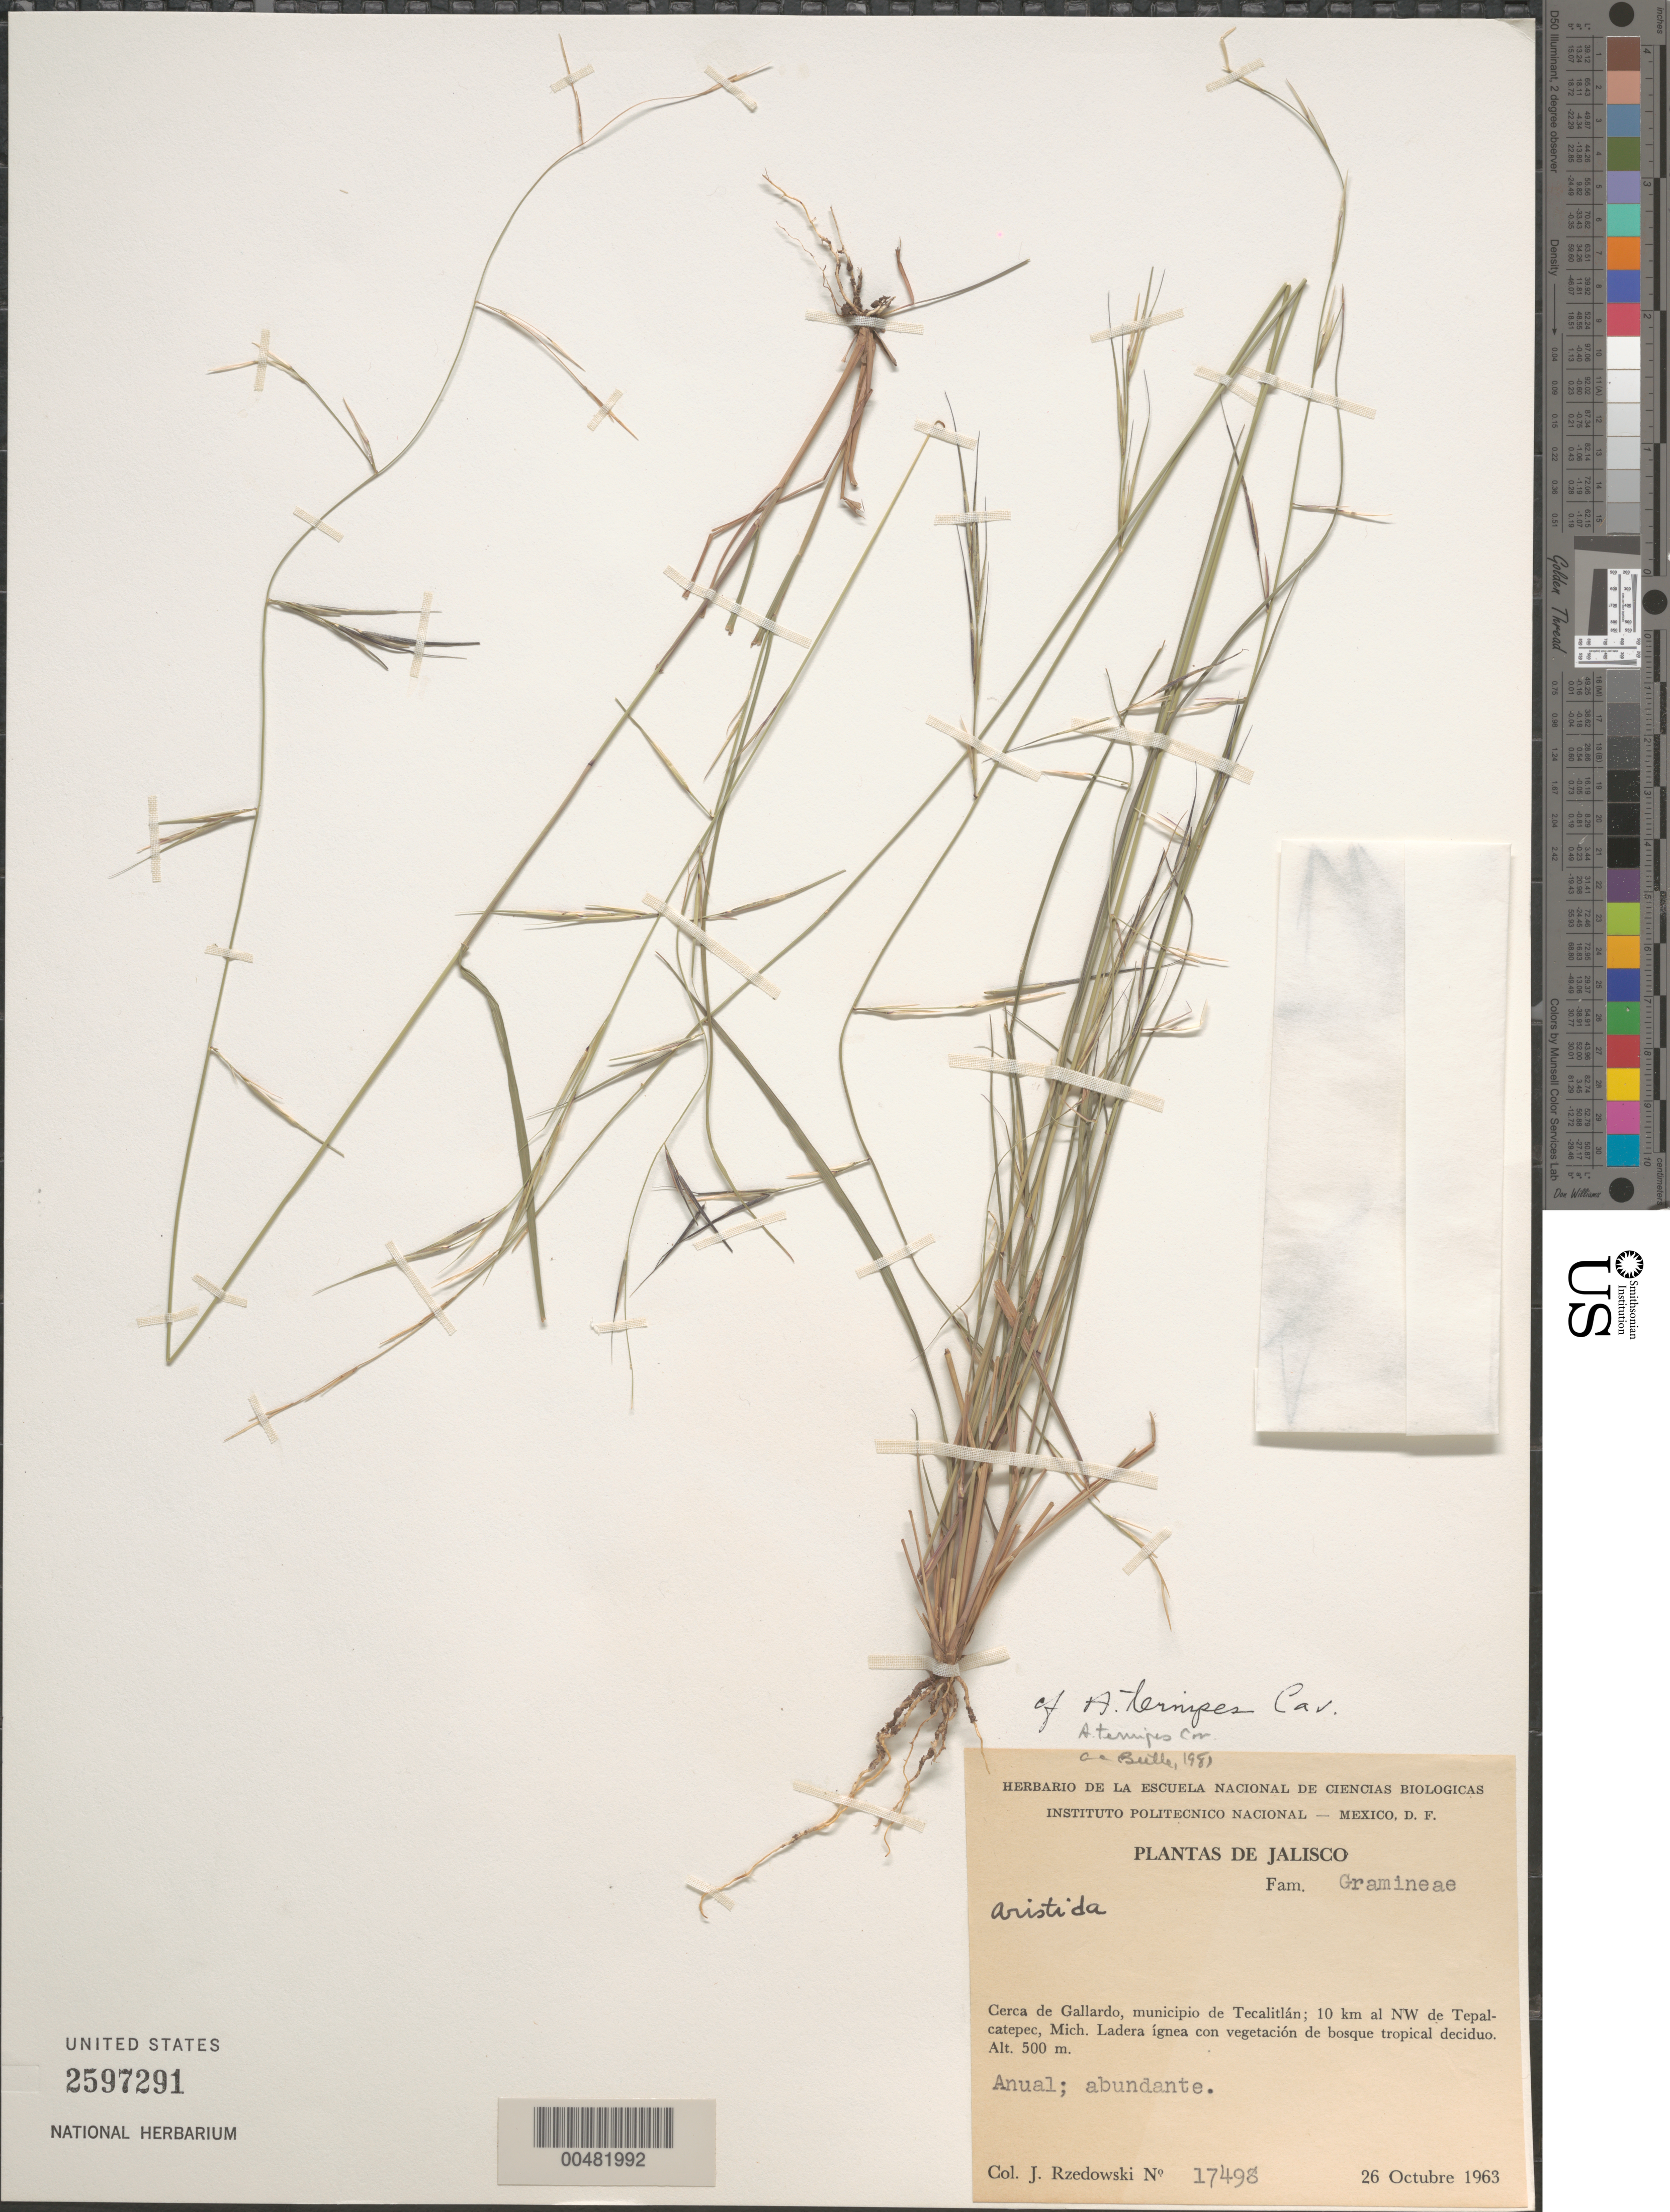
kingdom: Plantae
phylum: Tracheophyta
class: Liliopsida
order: Poales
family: Poaceae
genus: Aristida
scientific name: Aristida ternipes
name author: Cav.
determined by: Beetle, Alan A.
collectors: J. Rzedowski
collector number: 17498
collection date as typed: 26 Oct 1963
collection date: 1963-10-26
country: Mexico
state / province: Jalisco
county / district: Tecalitlán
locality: Cerca de Gallardo, 10 km al NW de Tepalcatepec, Mich.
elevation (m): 500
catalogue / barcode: US 2597291